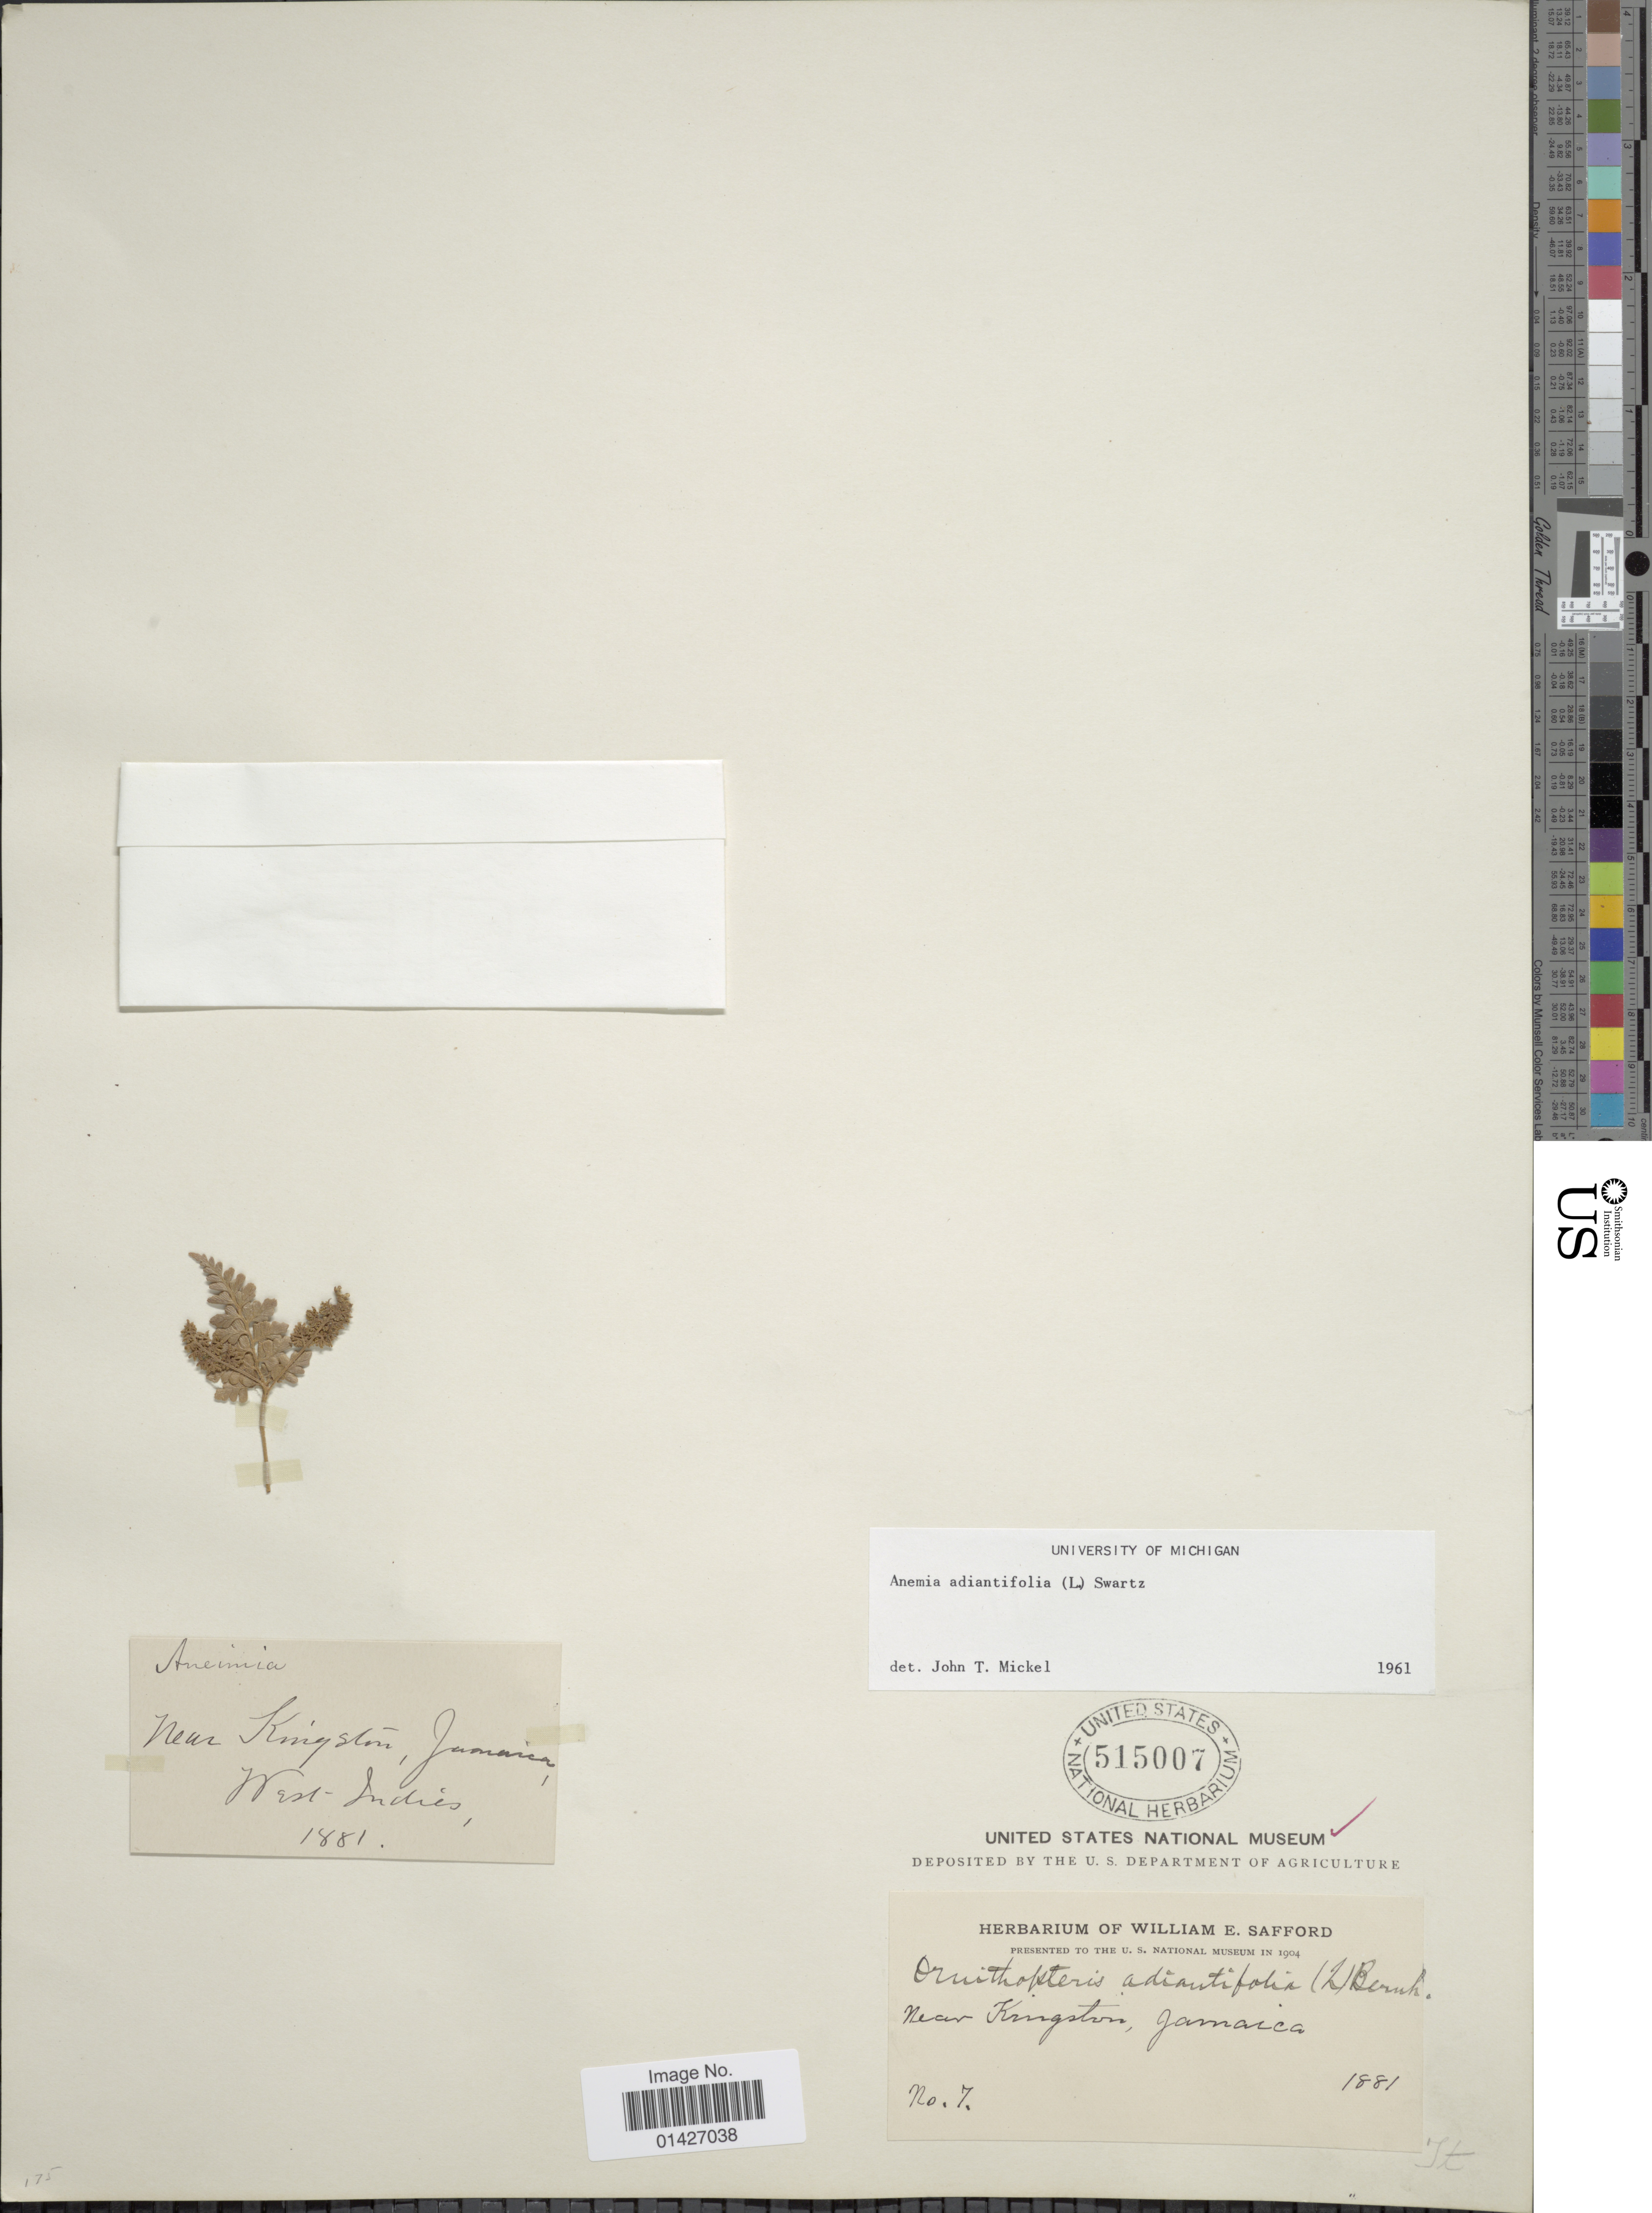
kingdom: Plantae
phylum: Tracheophyta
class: Polypodiopsida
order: Schizaeales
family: Anemiaceae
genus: Anemia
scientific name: Anemia adiantifolia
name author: (L.) Sw.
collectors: W. E. Safford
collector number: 7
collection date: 1881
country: Jamaica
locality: Near Kingston- West Indies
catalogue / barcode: US 515007